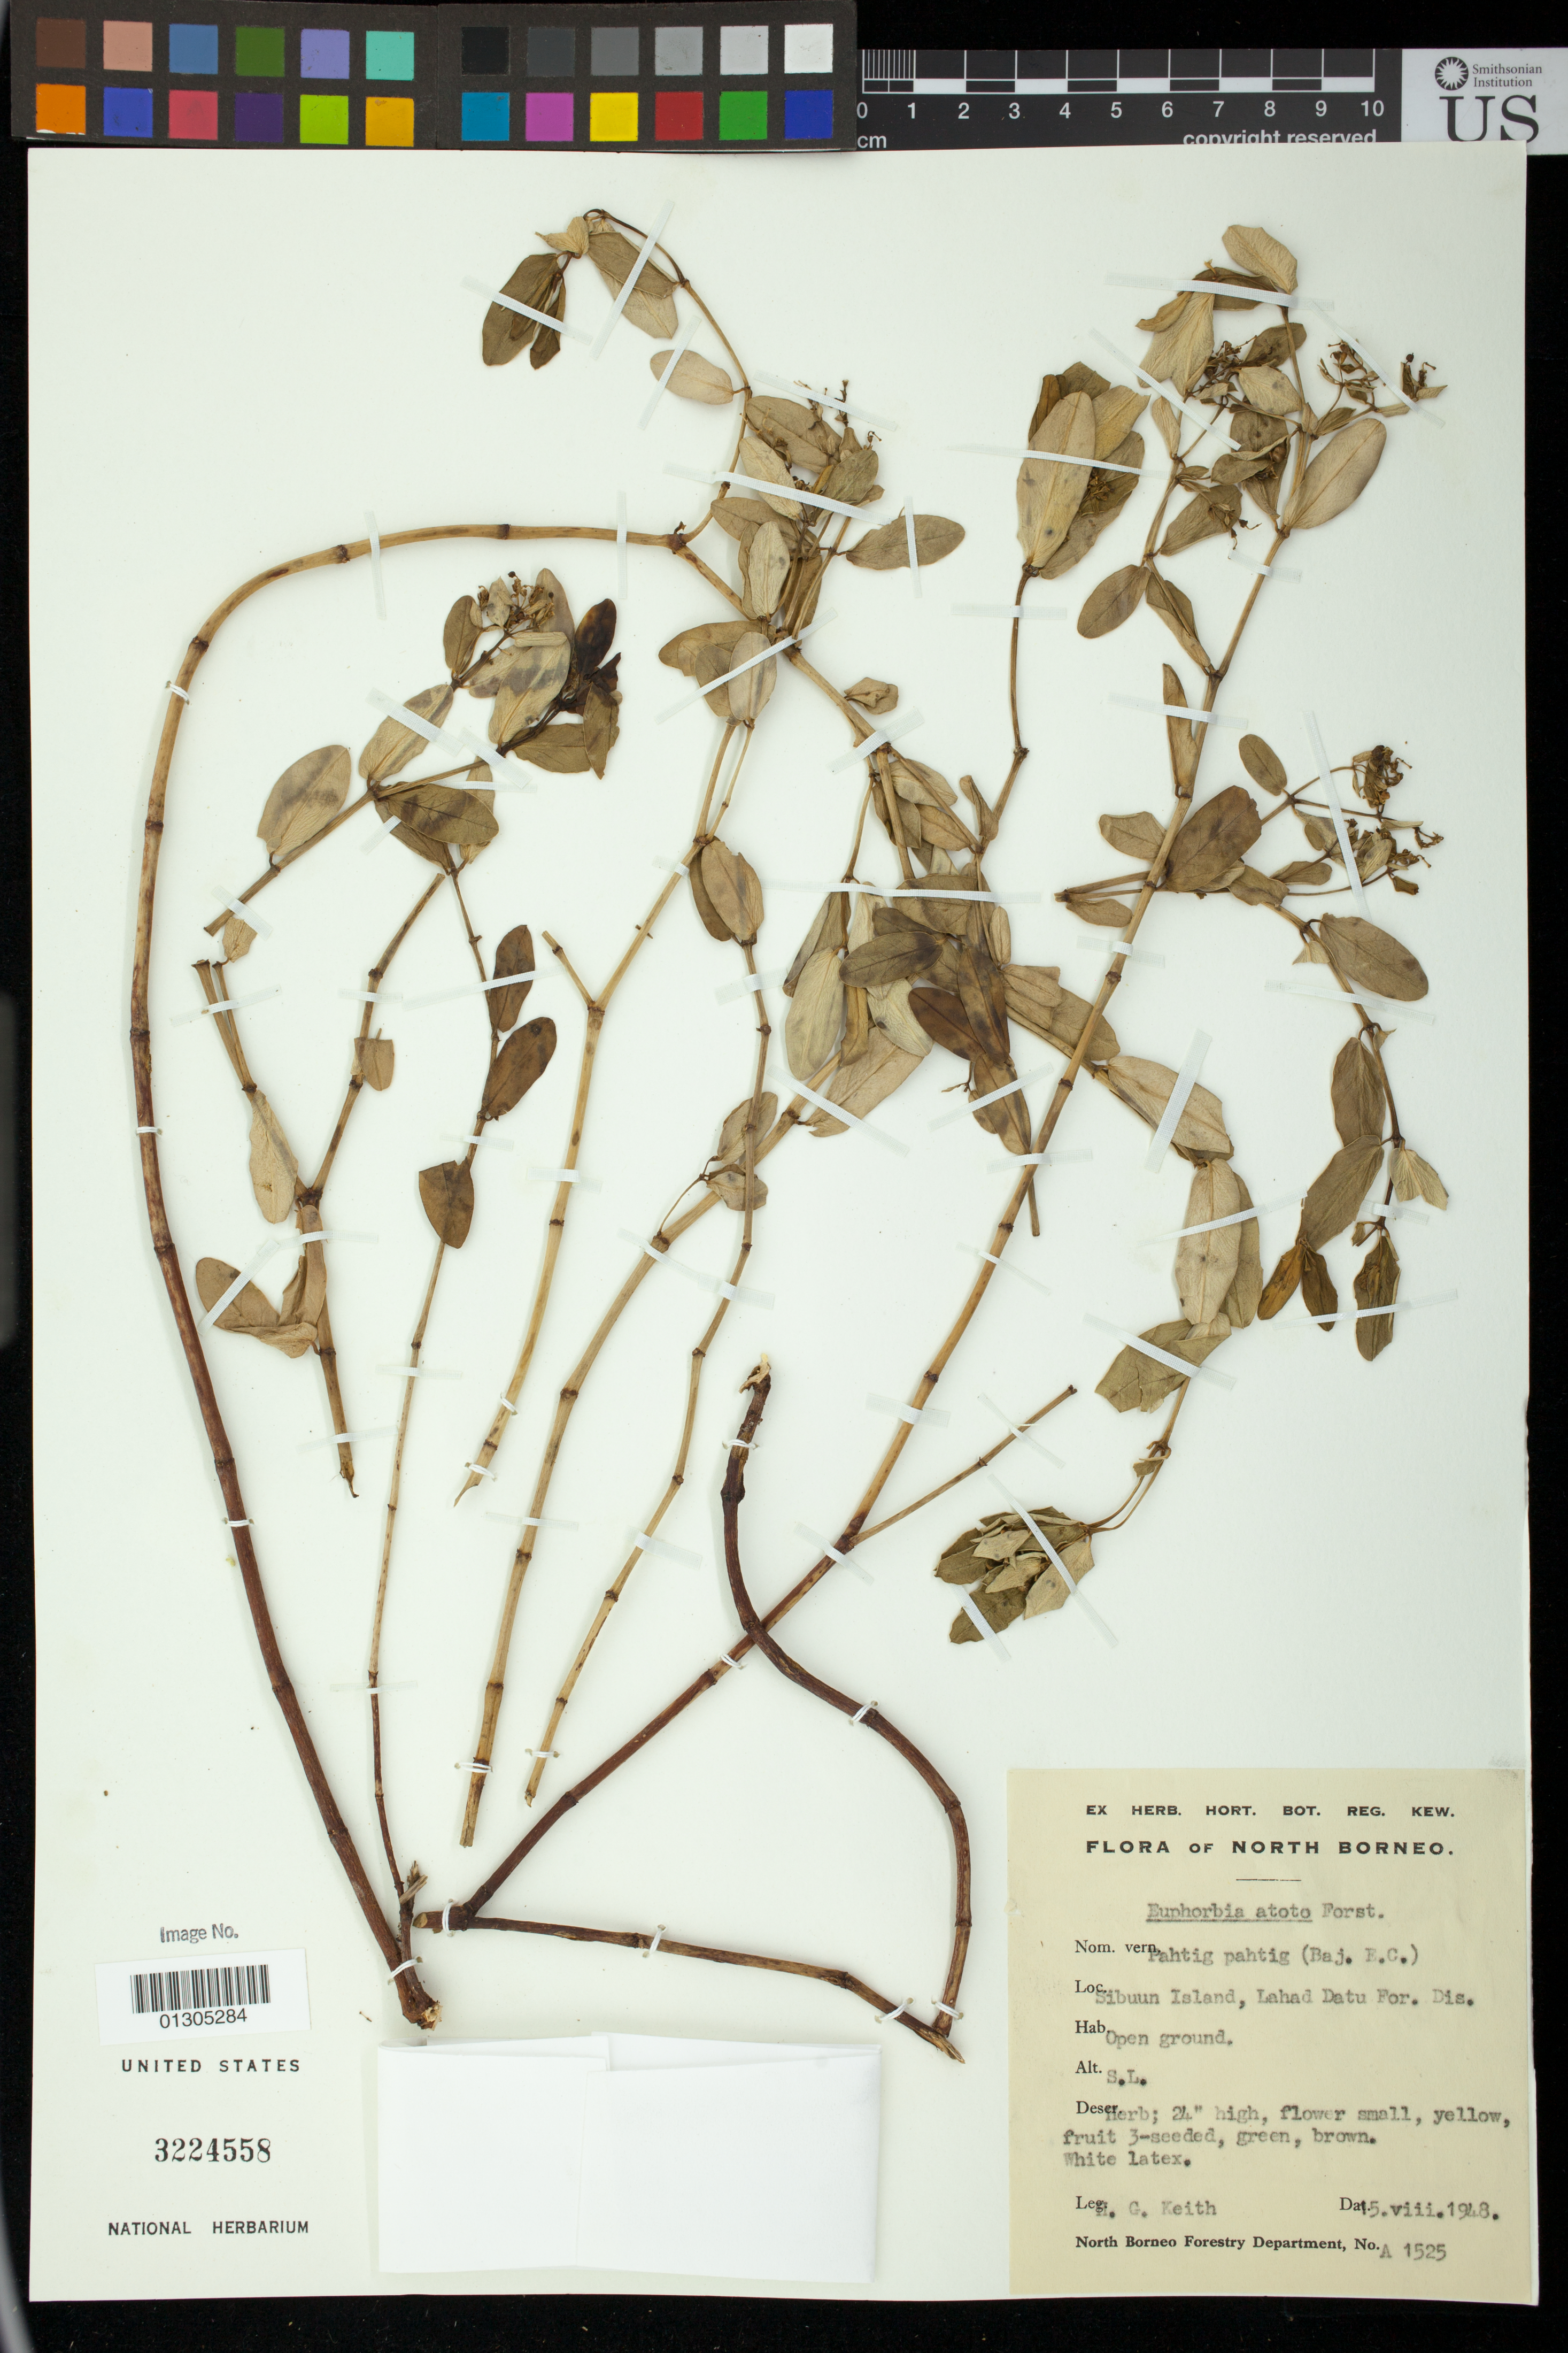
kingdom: Plantae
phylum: Tracheophyta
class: Magnoliopsida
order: Malpighiales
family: Euphorbiaceae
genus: Euphorbia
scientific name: Euphorbia atoto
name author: G. Forst.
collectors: H. Keith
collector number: A 1525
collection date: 1948-08-15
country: Malaysia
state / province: Sabah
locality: Sibuun (Sibuan) Island, Lahad Datu For. Dis.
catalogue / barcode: US 3224558